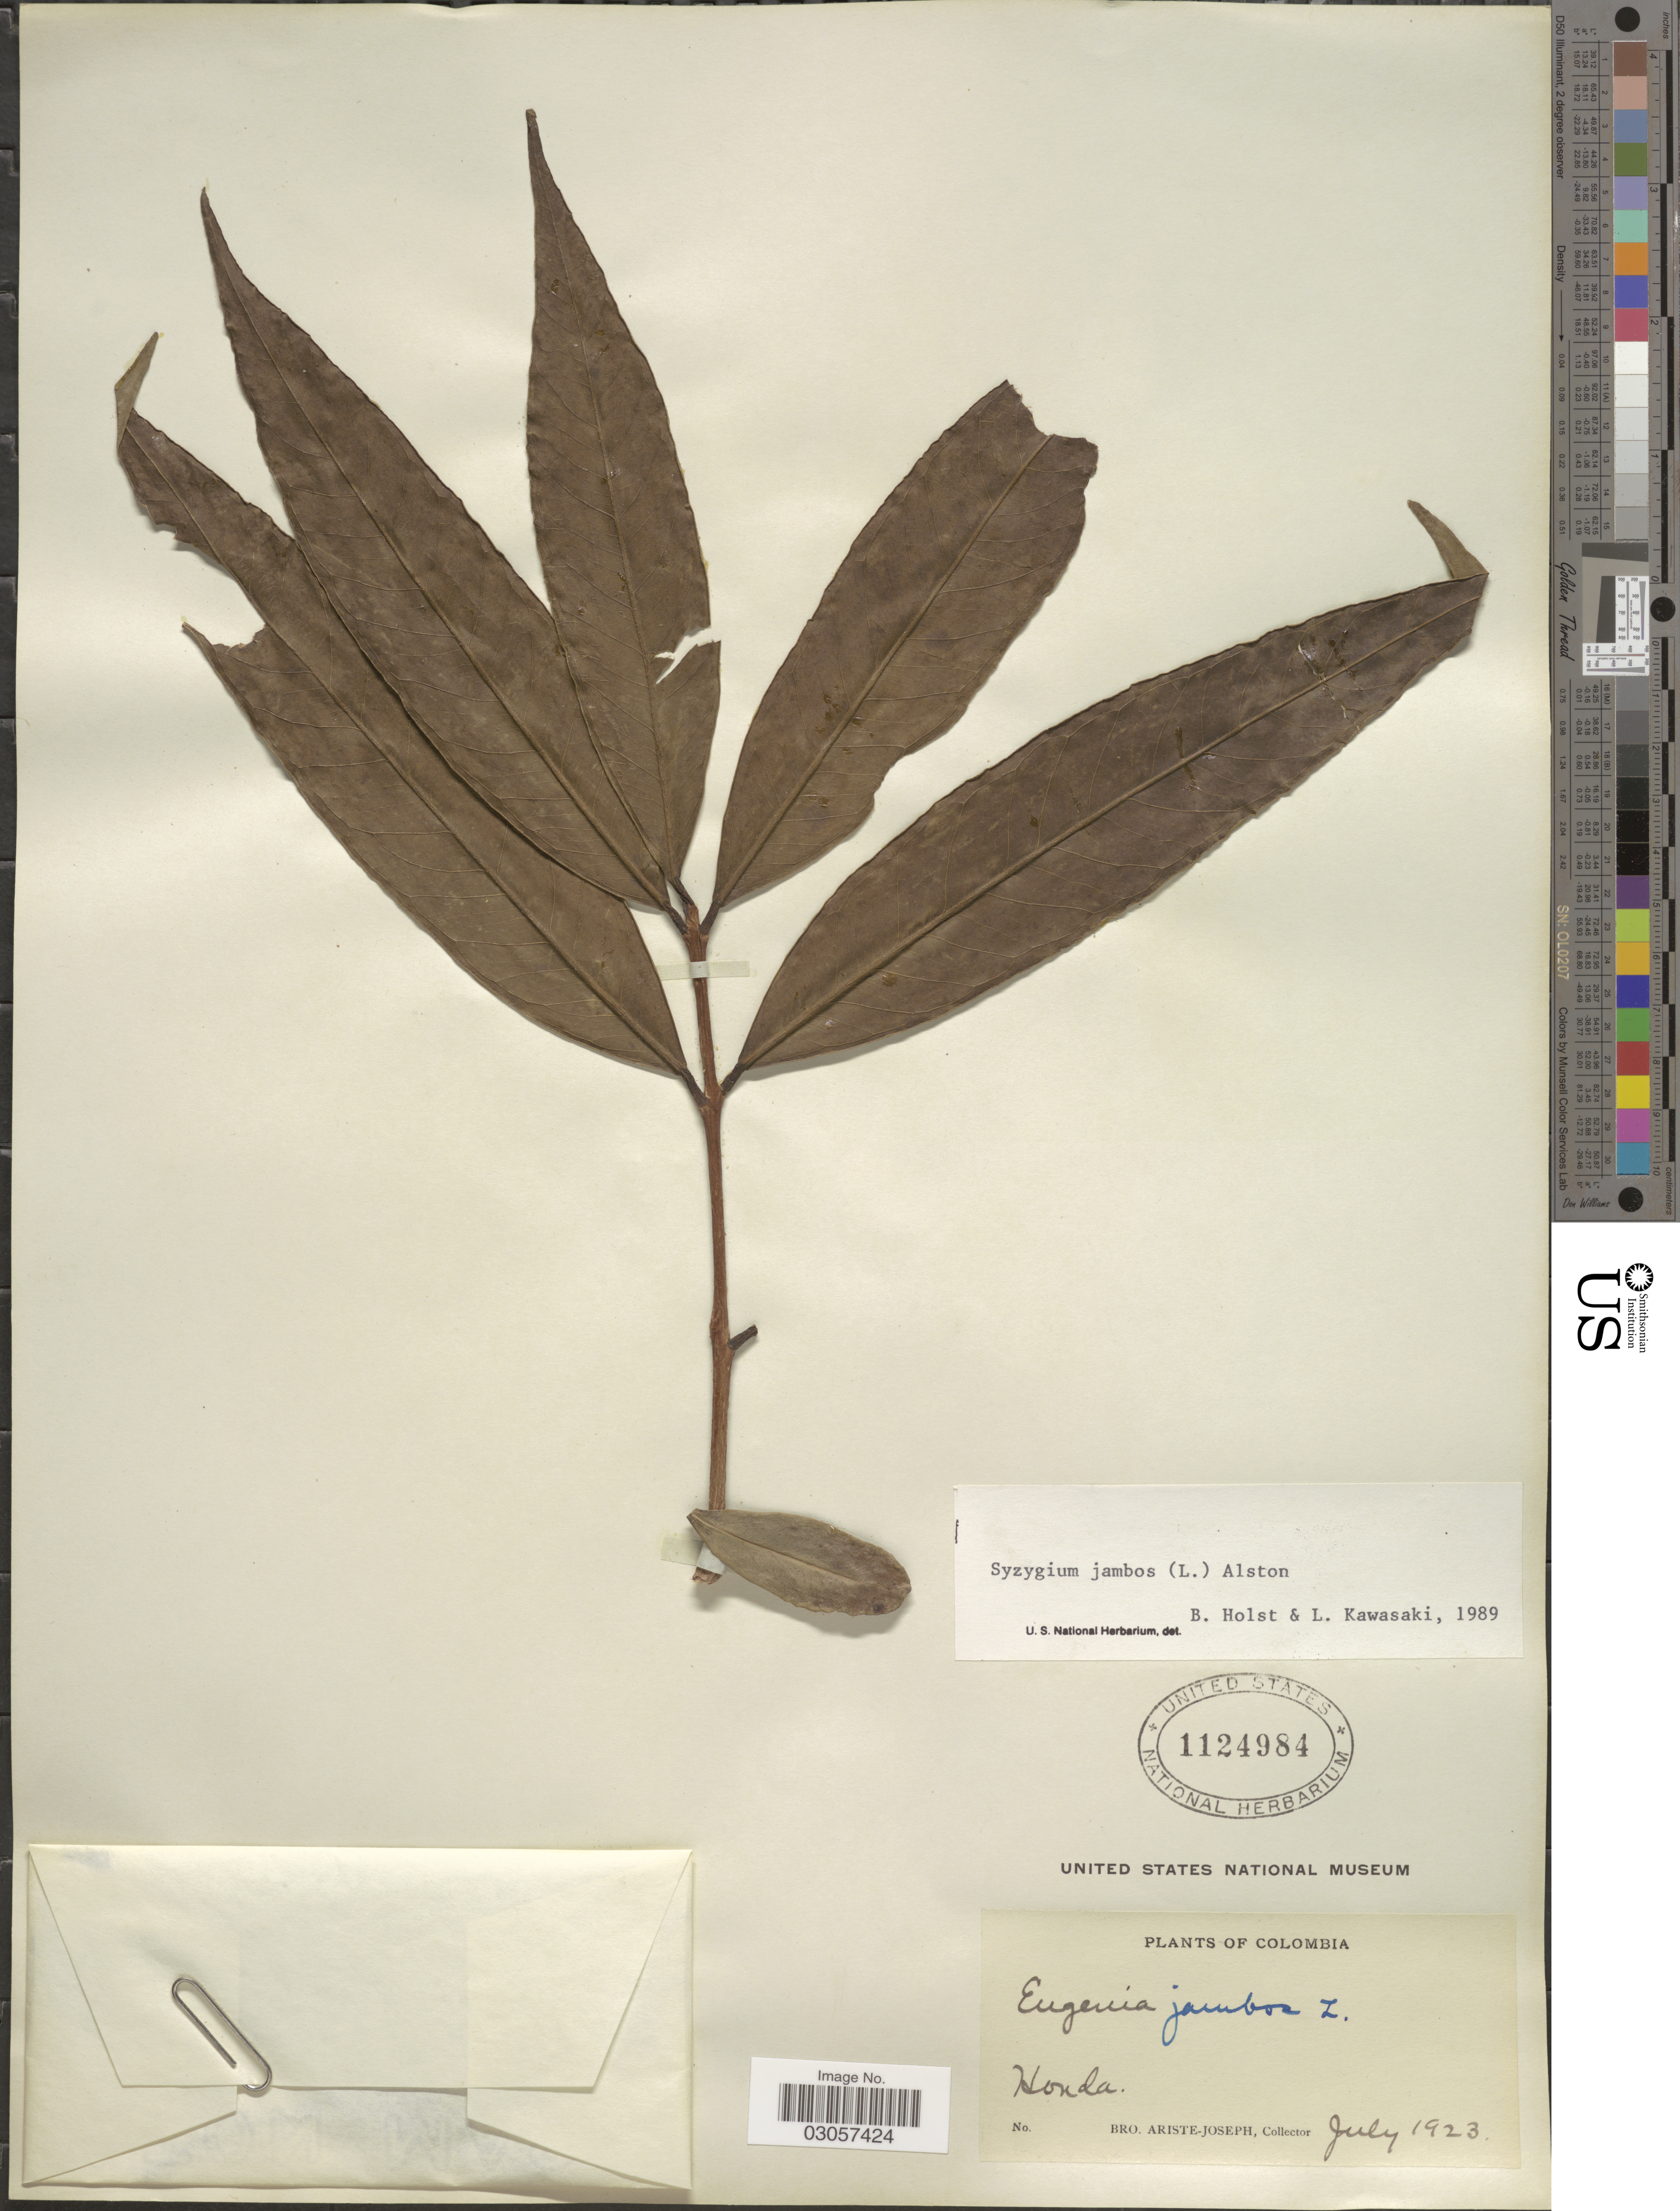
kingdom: Plantae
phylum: Tracheophyta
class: Magnoliopsida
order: Myrtales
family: Myrtaceae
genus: Syzygium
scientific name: Syzygium jambos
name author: (L.) Alston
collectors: Bro. Ariste-Joseph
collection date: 1923-07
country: Colombia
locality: Honda.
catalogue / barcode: US 1124984